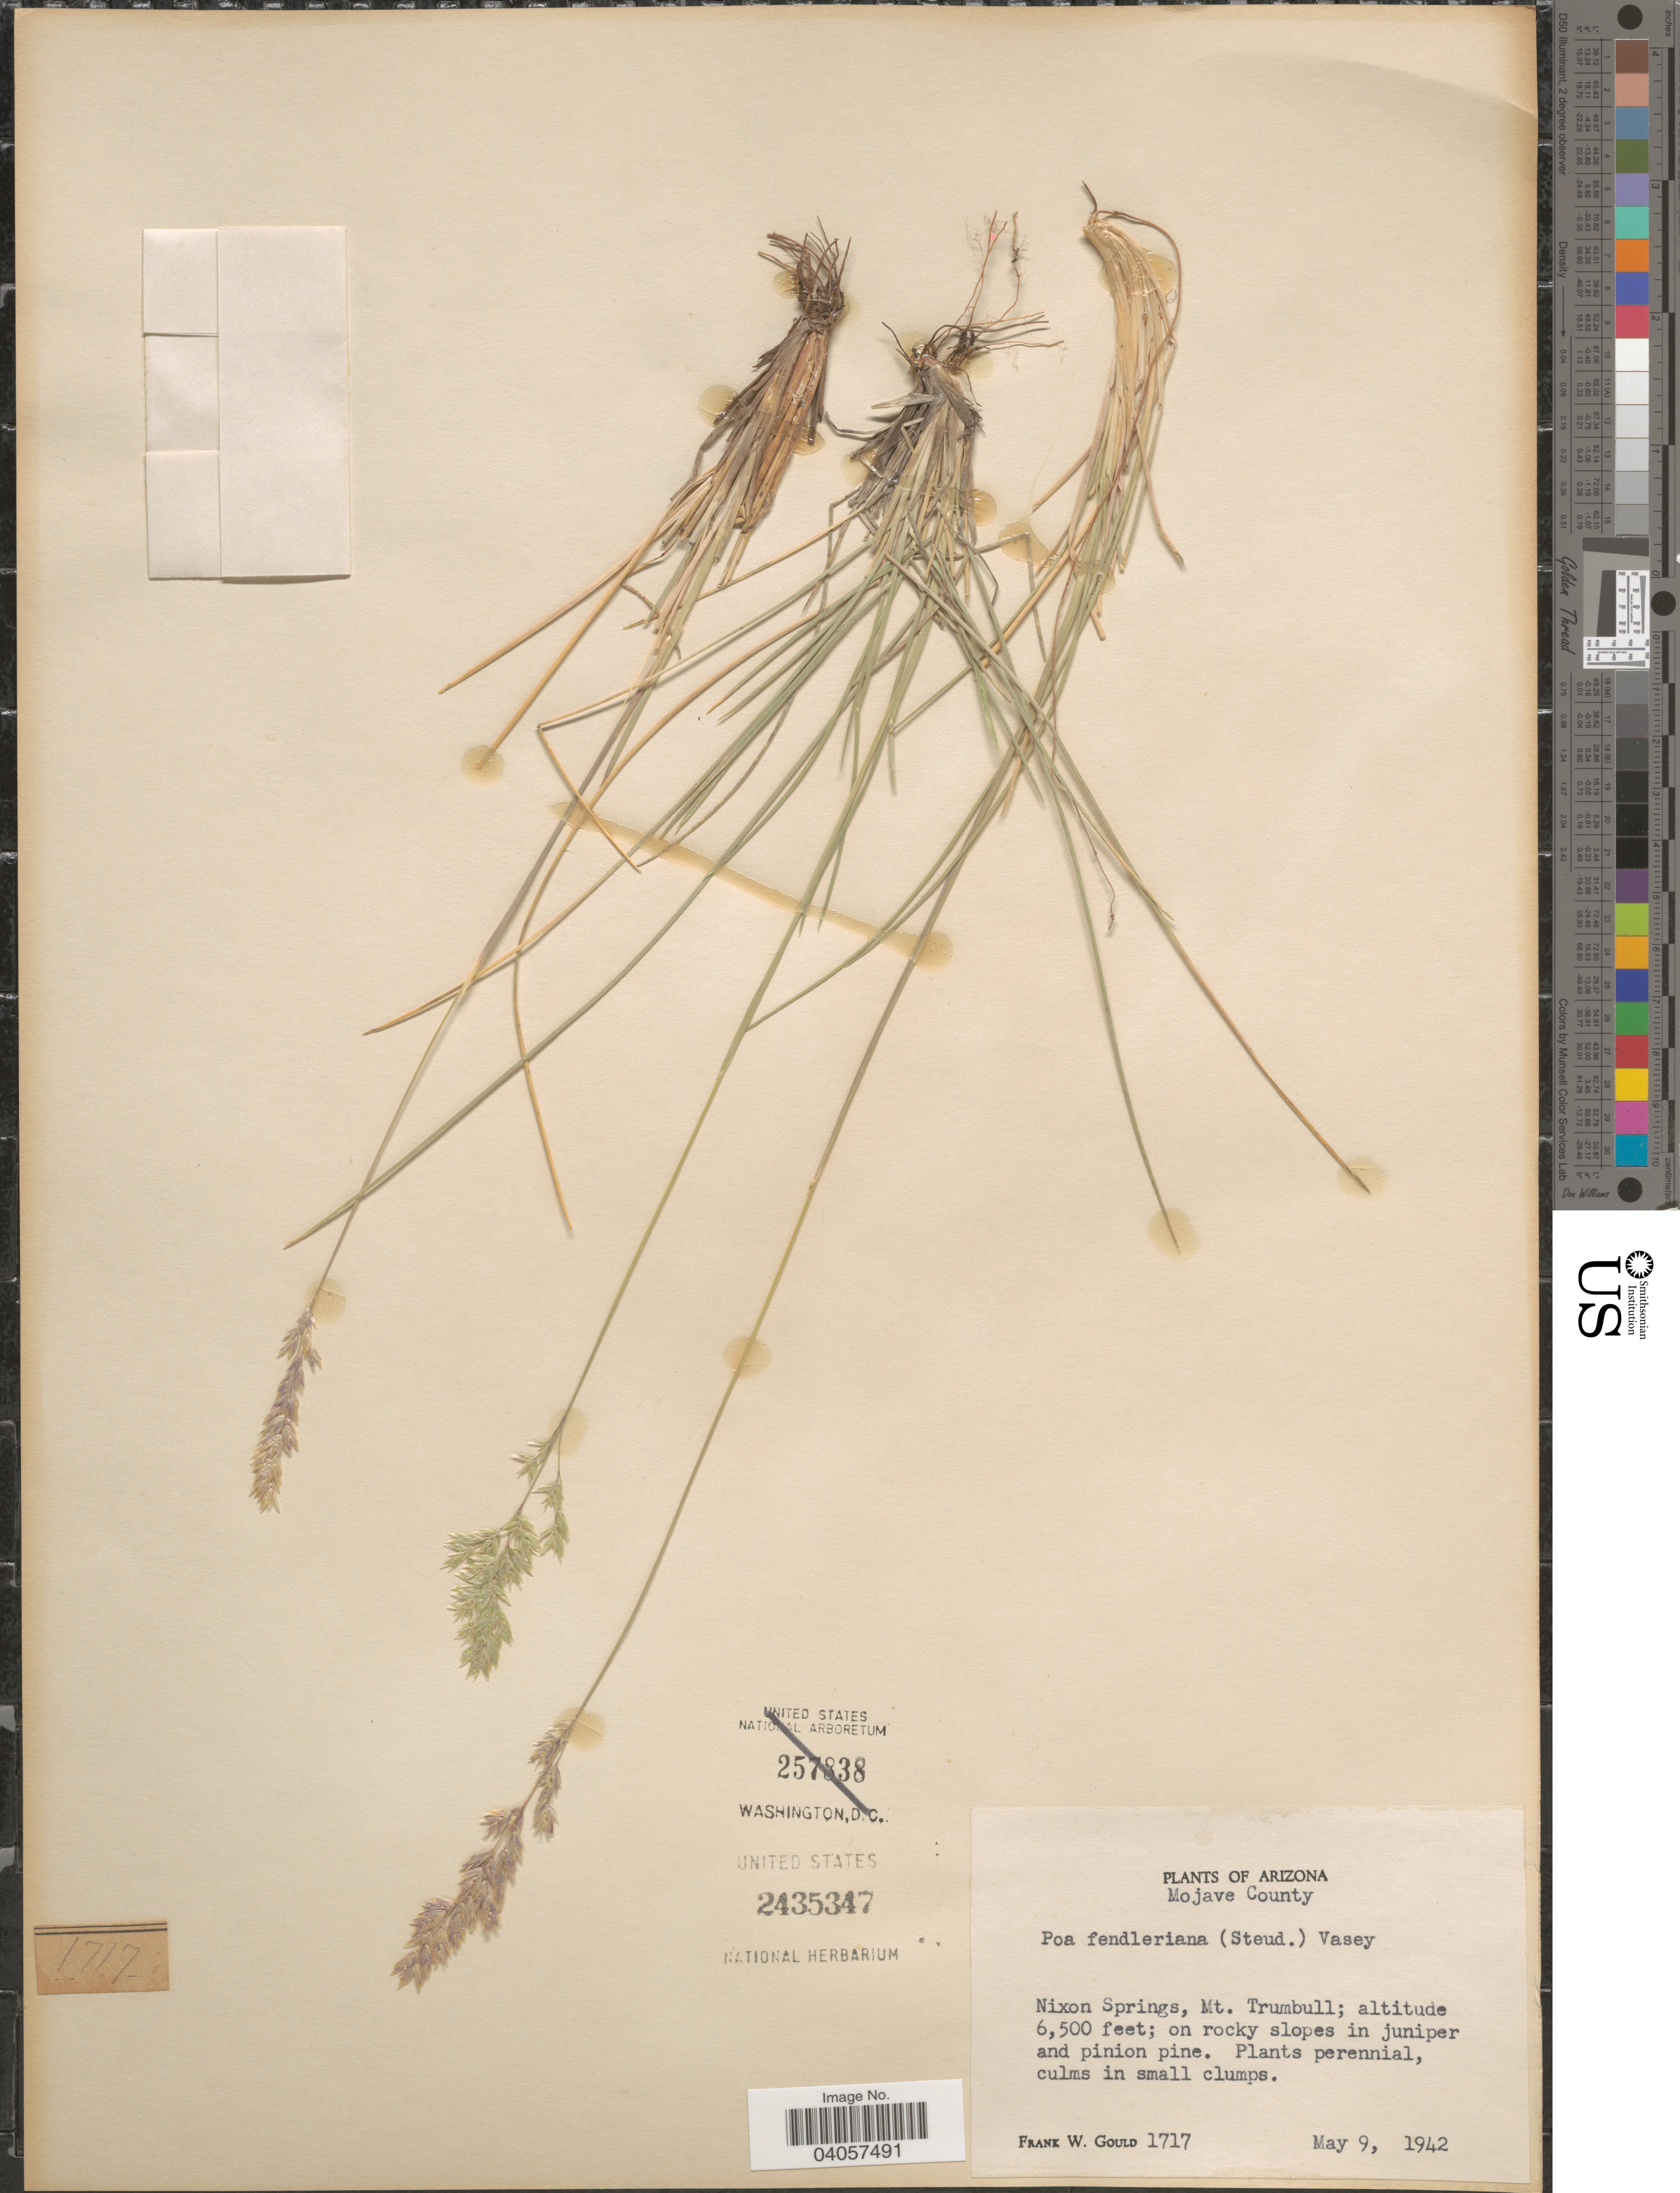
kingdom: Plantae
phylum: Tracheophyta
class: Liliopsida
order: Poales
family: Poaceae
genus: Poa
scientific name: Poa fendleriana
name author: (Steud.) Vasey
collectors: F. W. Gould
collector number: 1717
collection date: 1942-05-09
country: United States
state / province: Arizona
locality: Mojave County. Nixon Springs, Mt. Trumbull; on rocky slopes in juniper and pinion pine.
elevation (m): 1981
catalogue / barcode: US 2435347